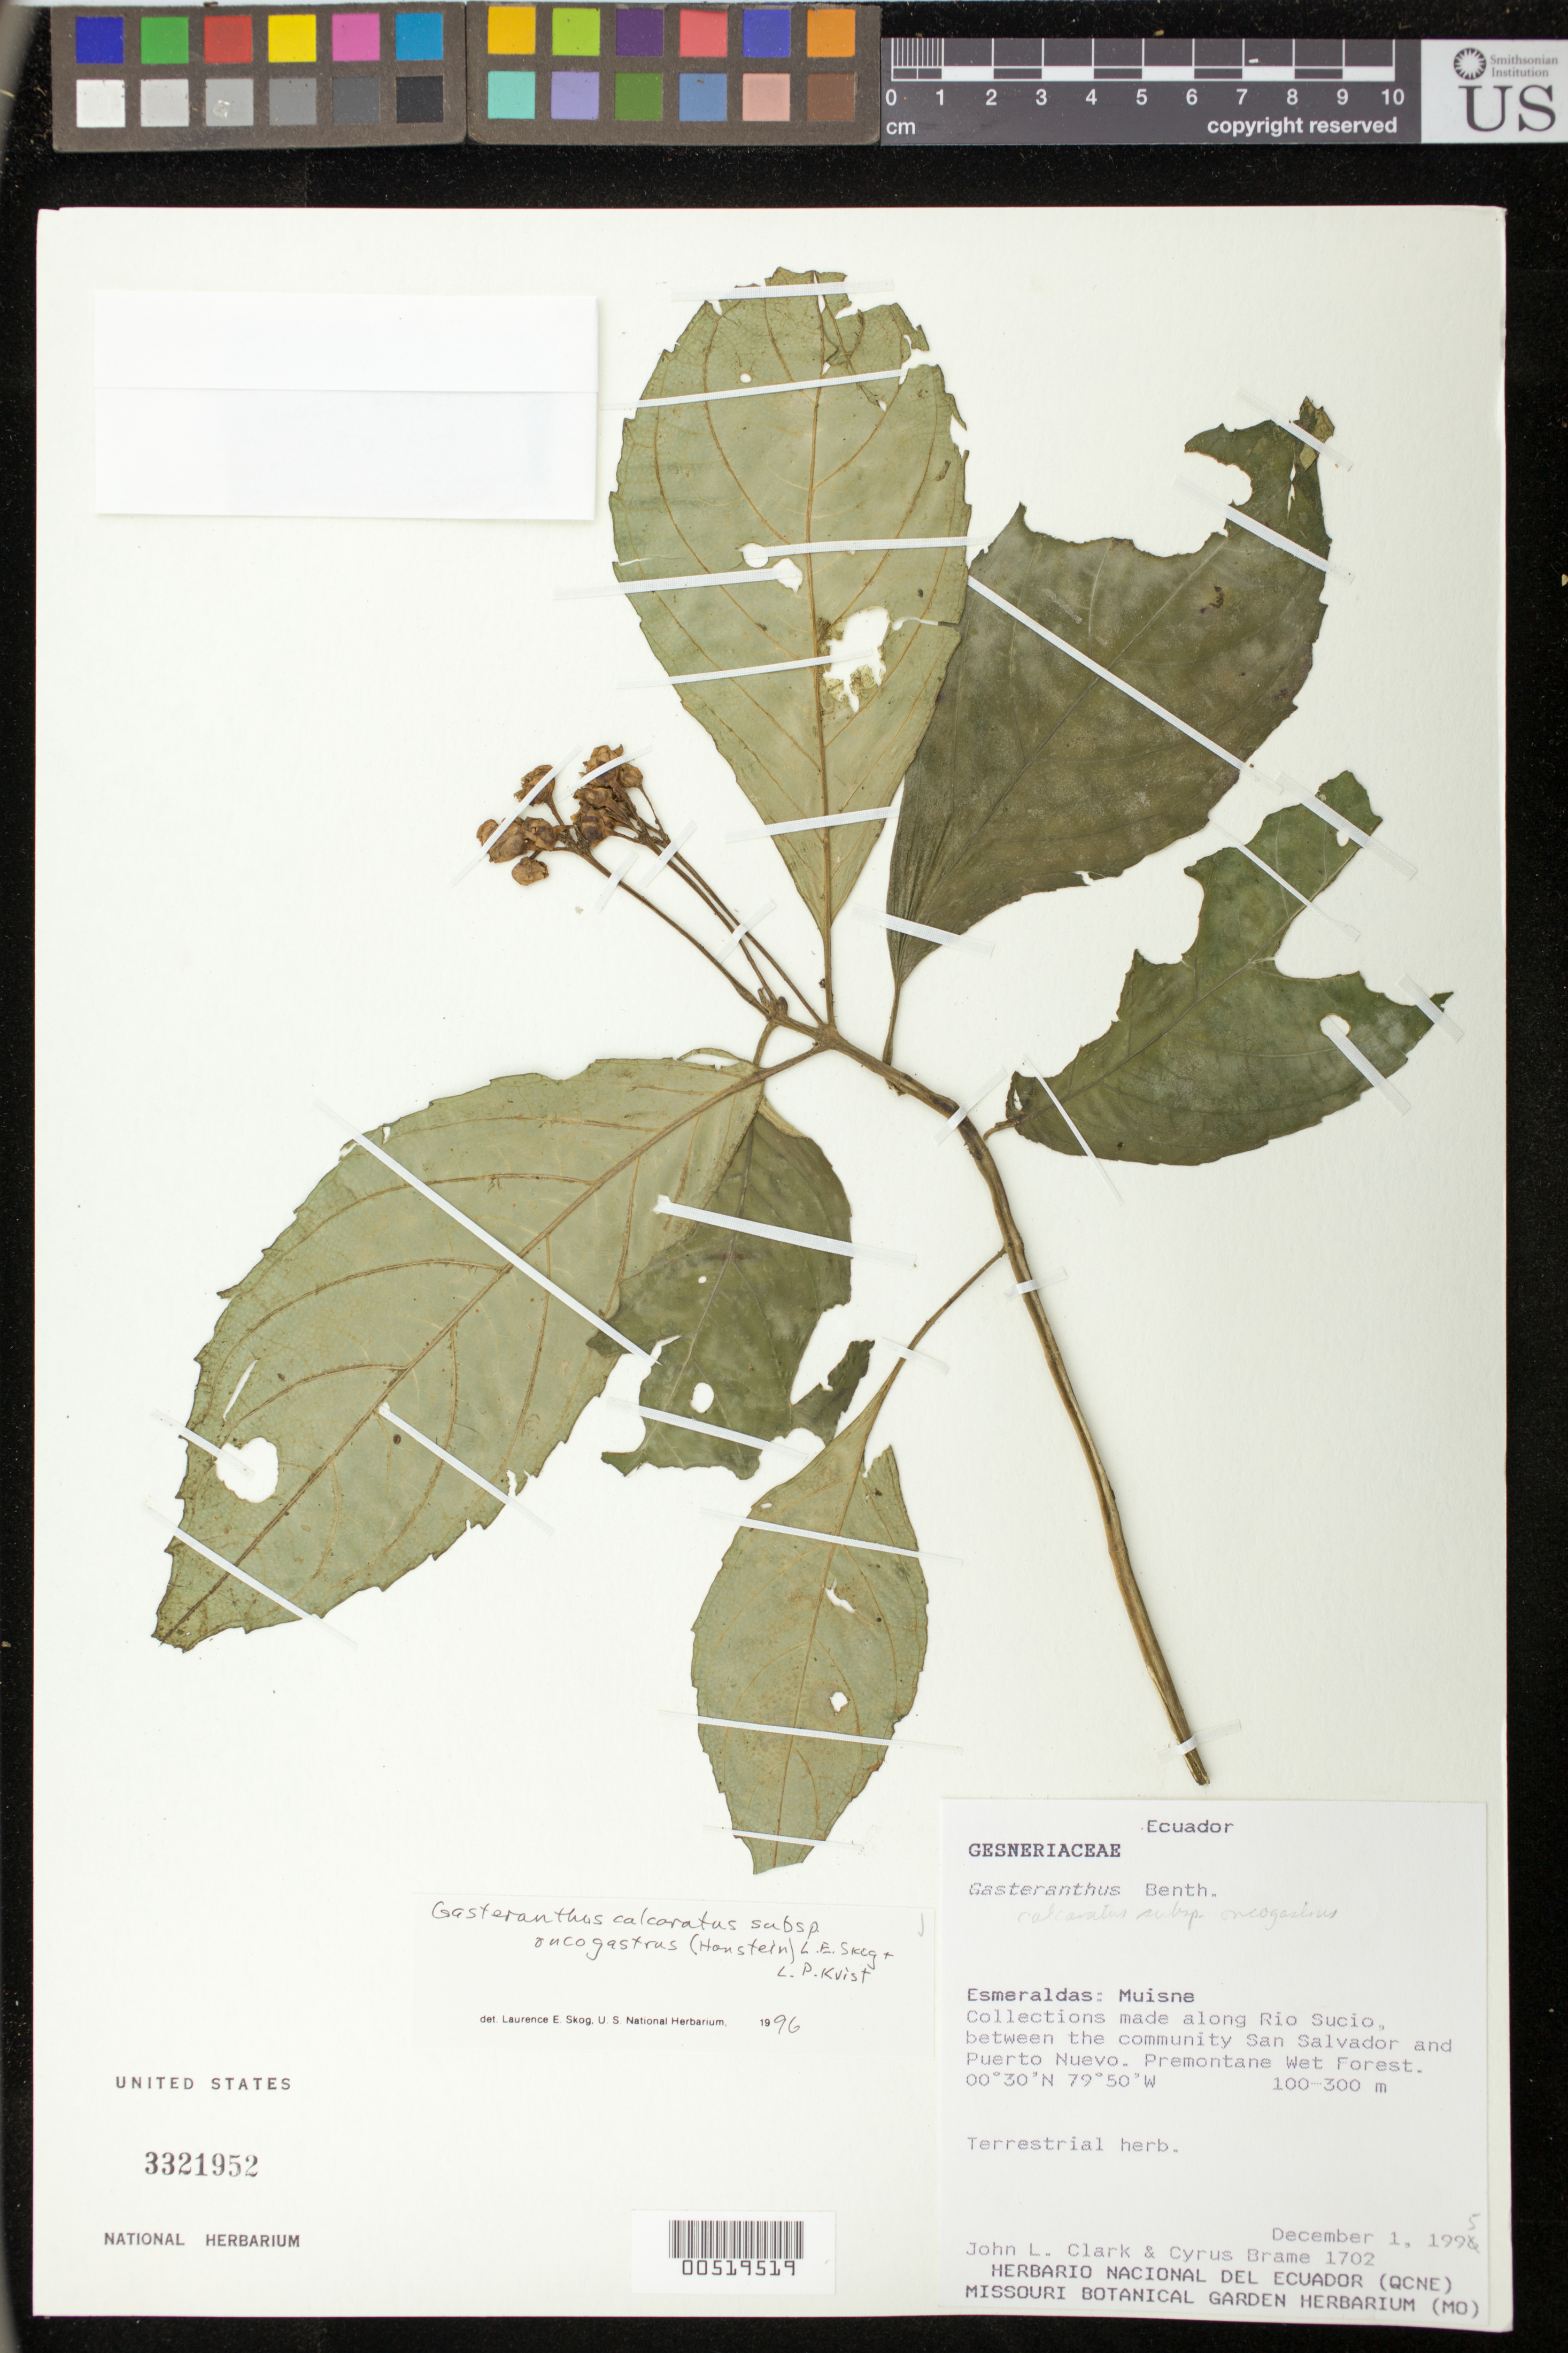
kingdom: Plantae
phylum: Tracheophyta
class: Magnoliopsida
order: Lamiales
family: Gesneriaceae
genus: Sinningia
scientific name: Sinningia incarnata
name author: (Aubl.) D.L. Denham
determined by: Skog, Laurence E.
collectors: J. L. Clark & C. Brame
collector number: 1702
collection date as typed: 01 Dec 1995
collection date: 1995-12-01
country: Ecuador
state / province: Esmeraldas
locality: Muisne: along Rio Sucio, between the community San Salvador and Puerto Nuevo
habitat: Premontane wet forest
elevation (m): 100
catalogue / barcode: US 3321952